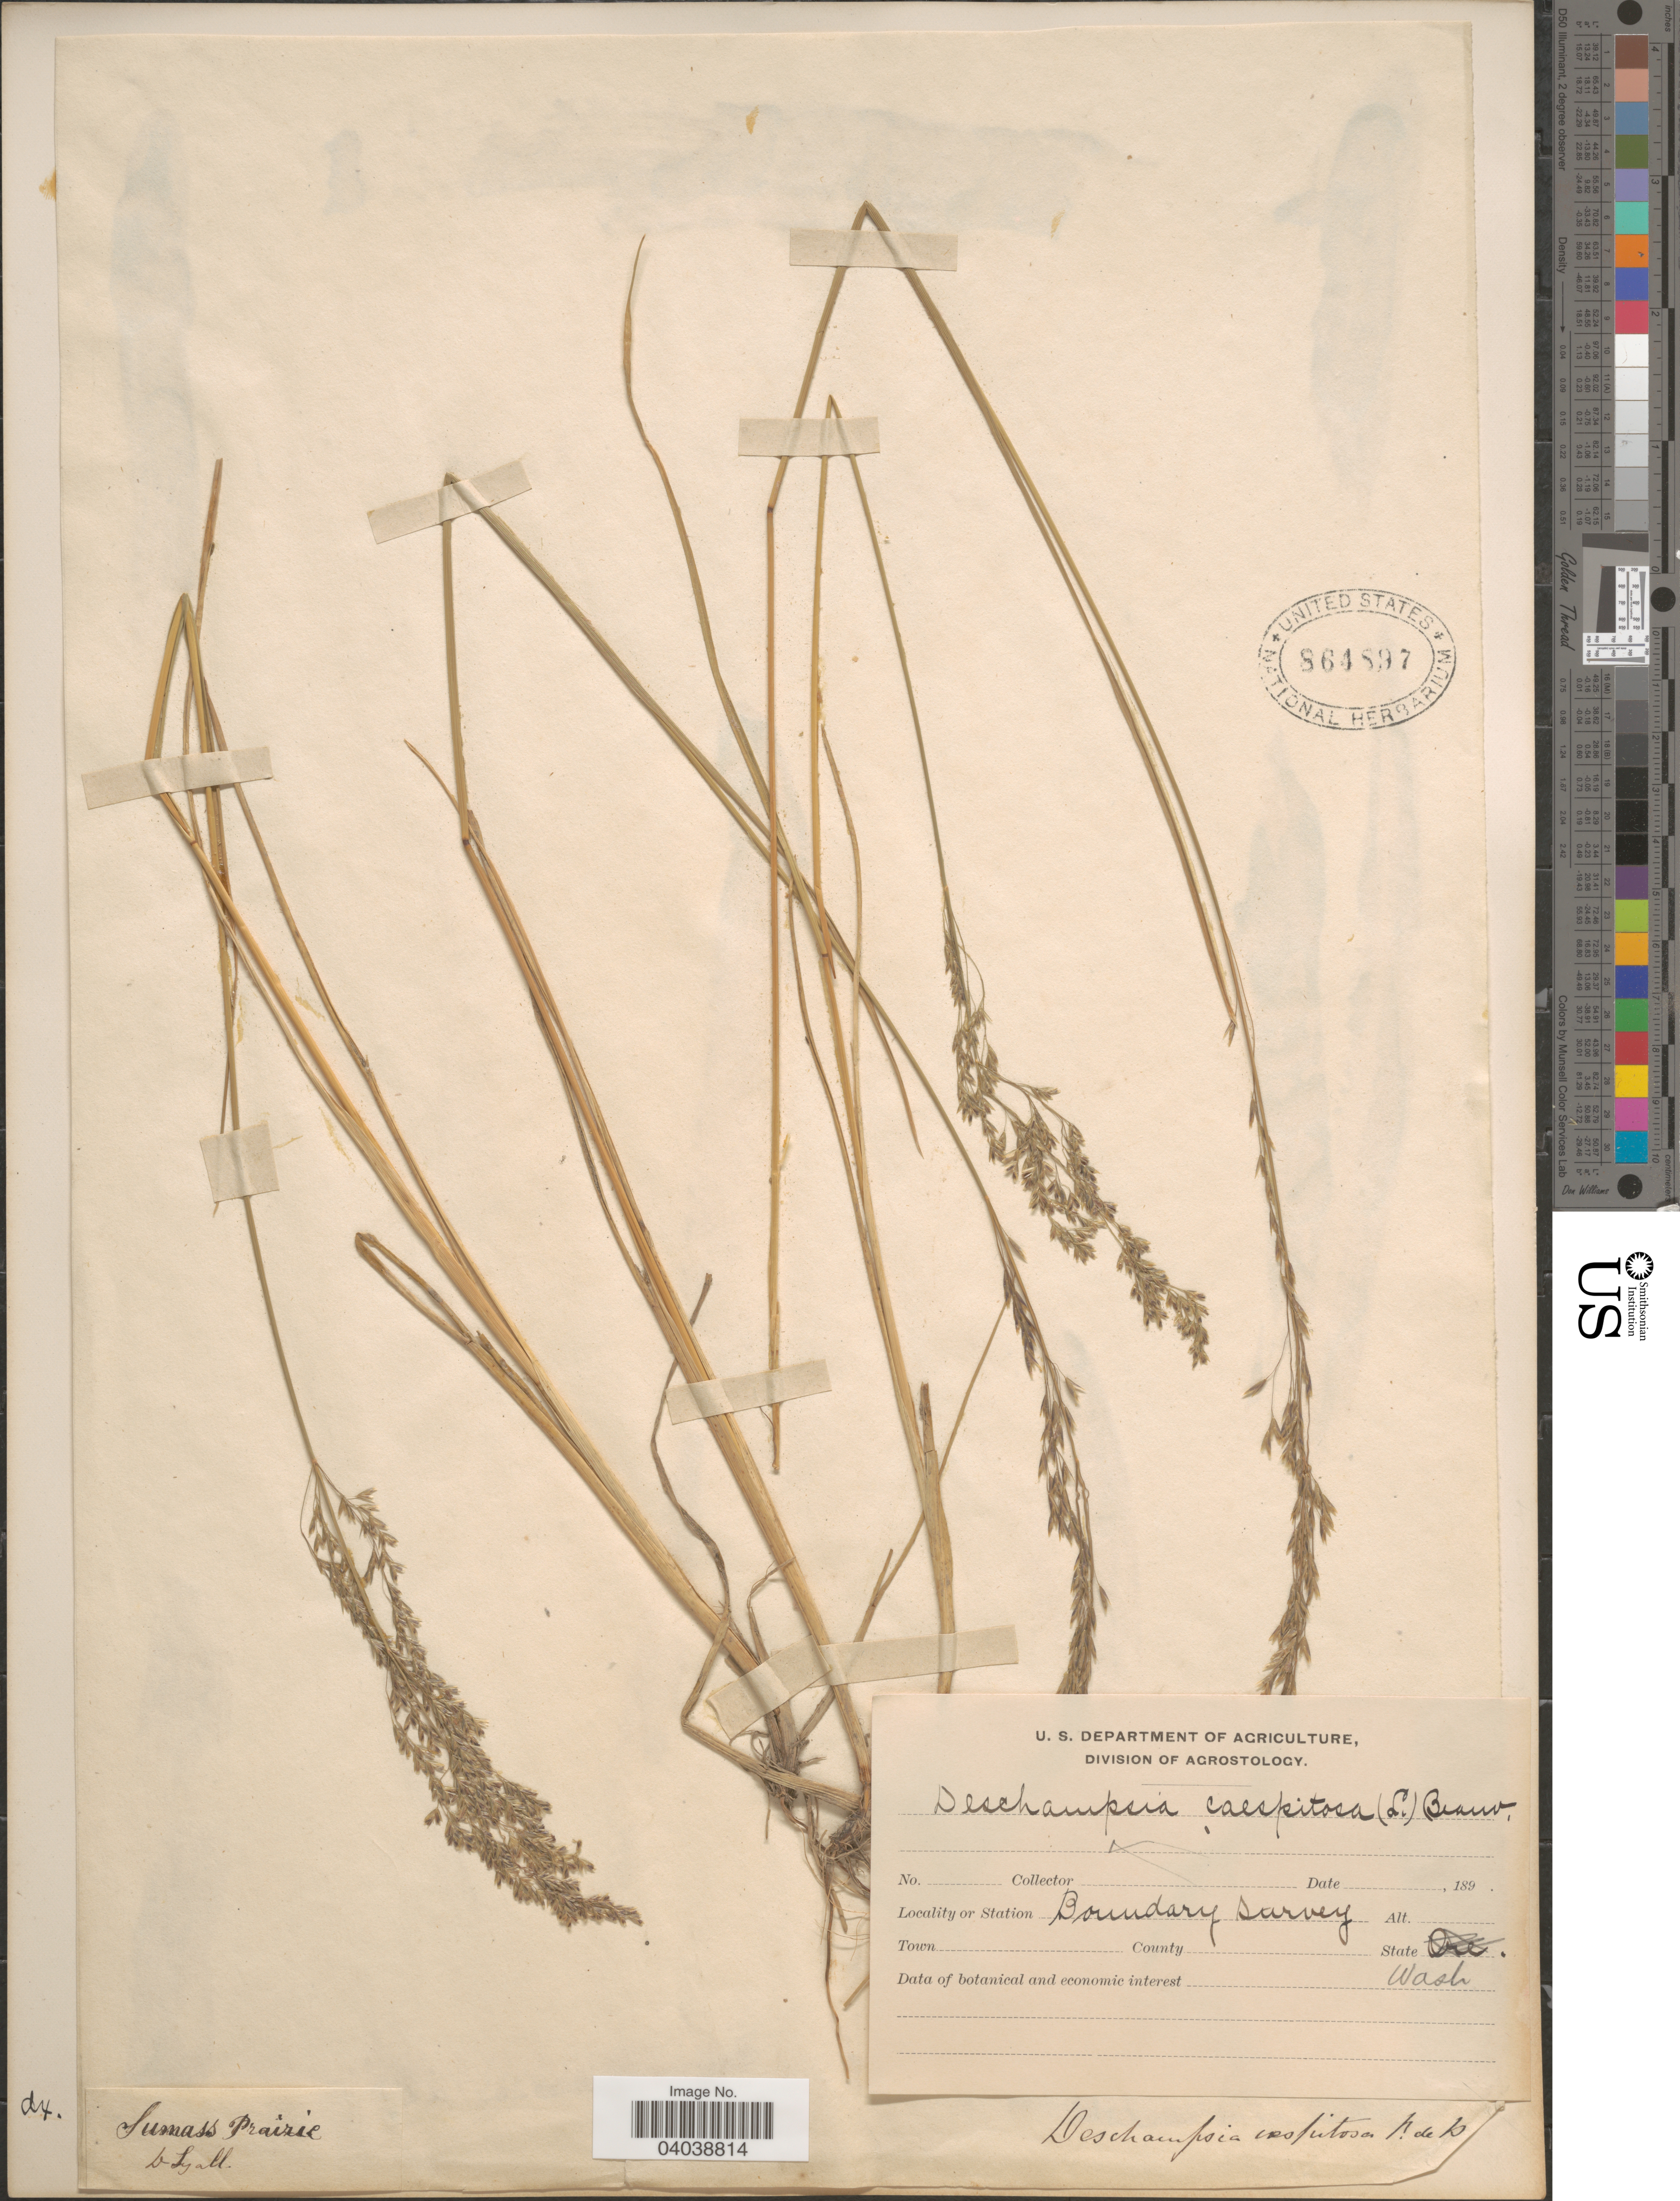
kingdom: Plantae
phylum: Tracheophyta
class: Liliopsida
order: Poales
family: Poaceae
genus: Deschampsia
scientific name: Deschampsia cespitosa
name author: (L.) P. Beauv.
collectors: D. Lyall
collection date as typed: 189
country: United States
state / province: Washington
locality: Boundary Survey. Sumass Prairie.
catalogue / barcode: US 864897